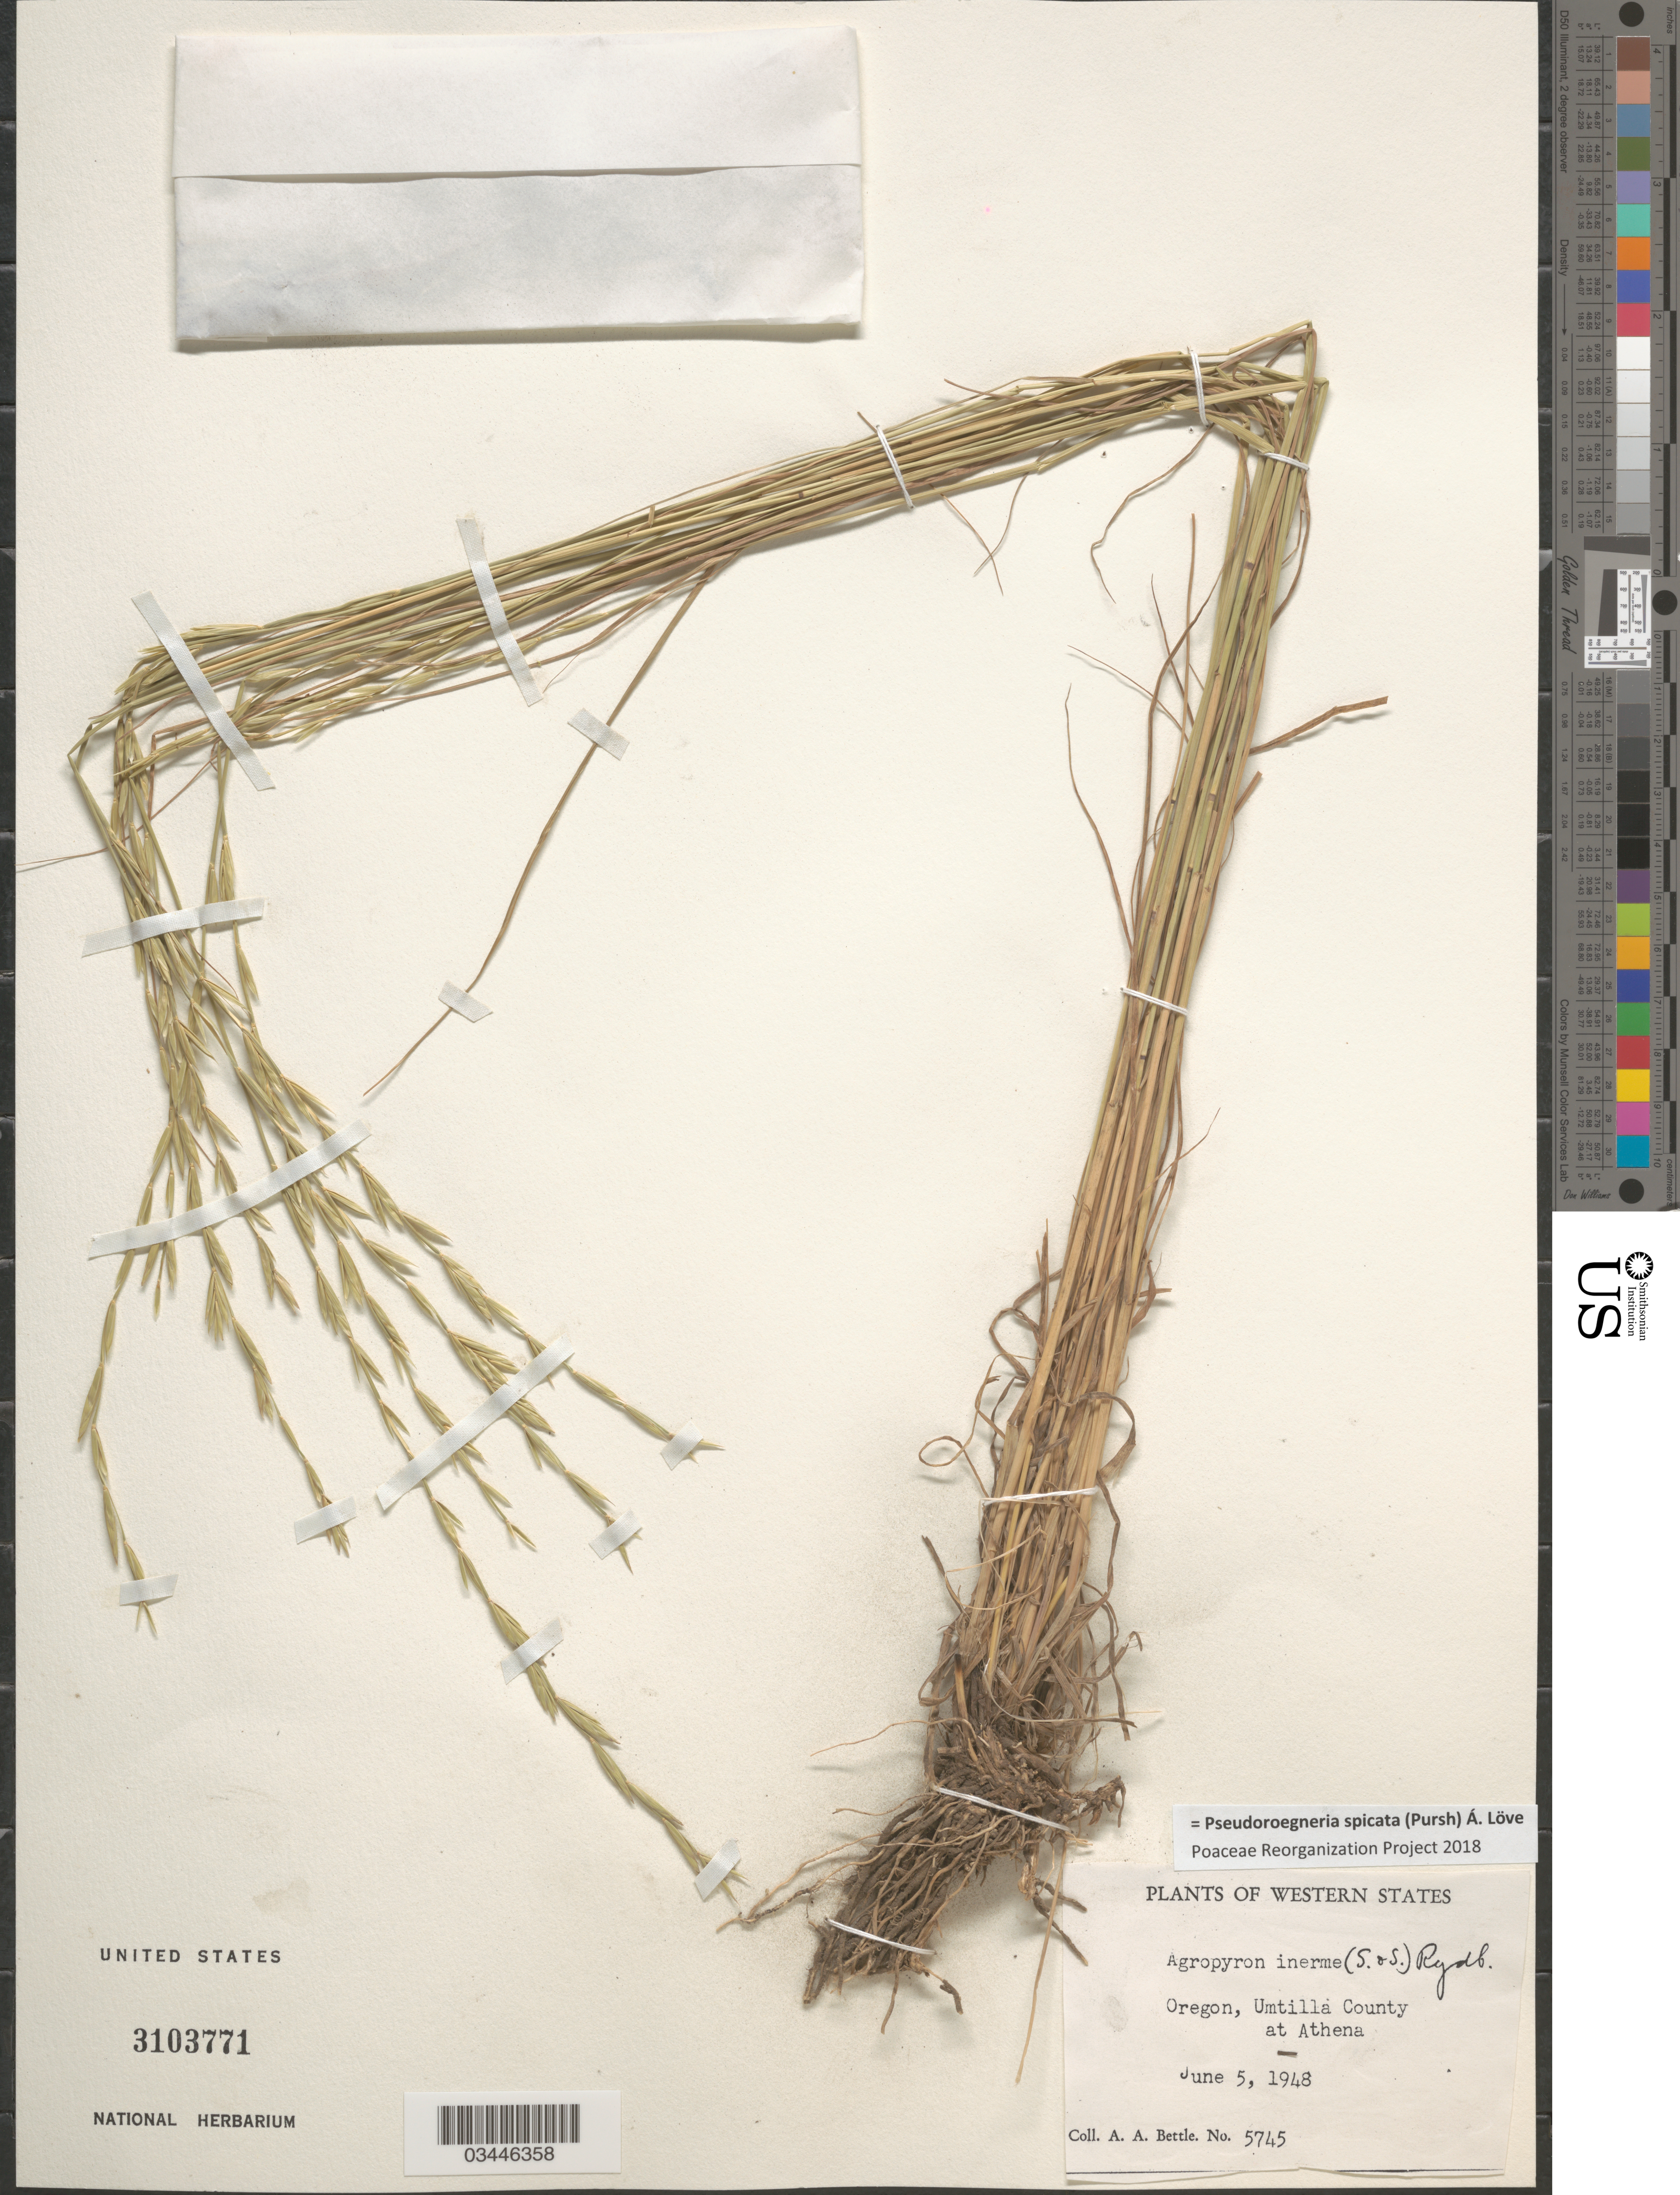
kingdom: Plantae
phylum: Tracheophyta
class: Liliopsida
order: Poales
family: Poaceae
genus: Pseudoroegneria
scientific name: Pseudoroegneria spicata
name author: (Pursh) Á. Löve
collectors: A. Bettle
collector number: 5745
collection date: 1948-06-05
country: United States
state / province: Oregon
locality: Western States. Oregon, Umtilla County at Athena.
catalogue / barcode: US 3103771